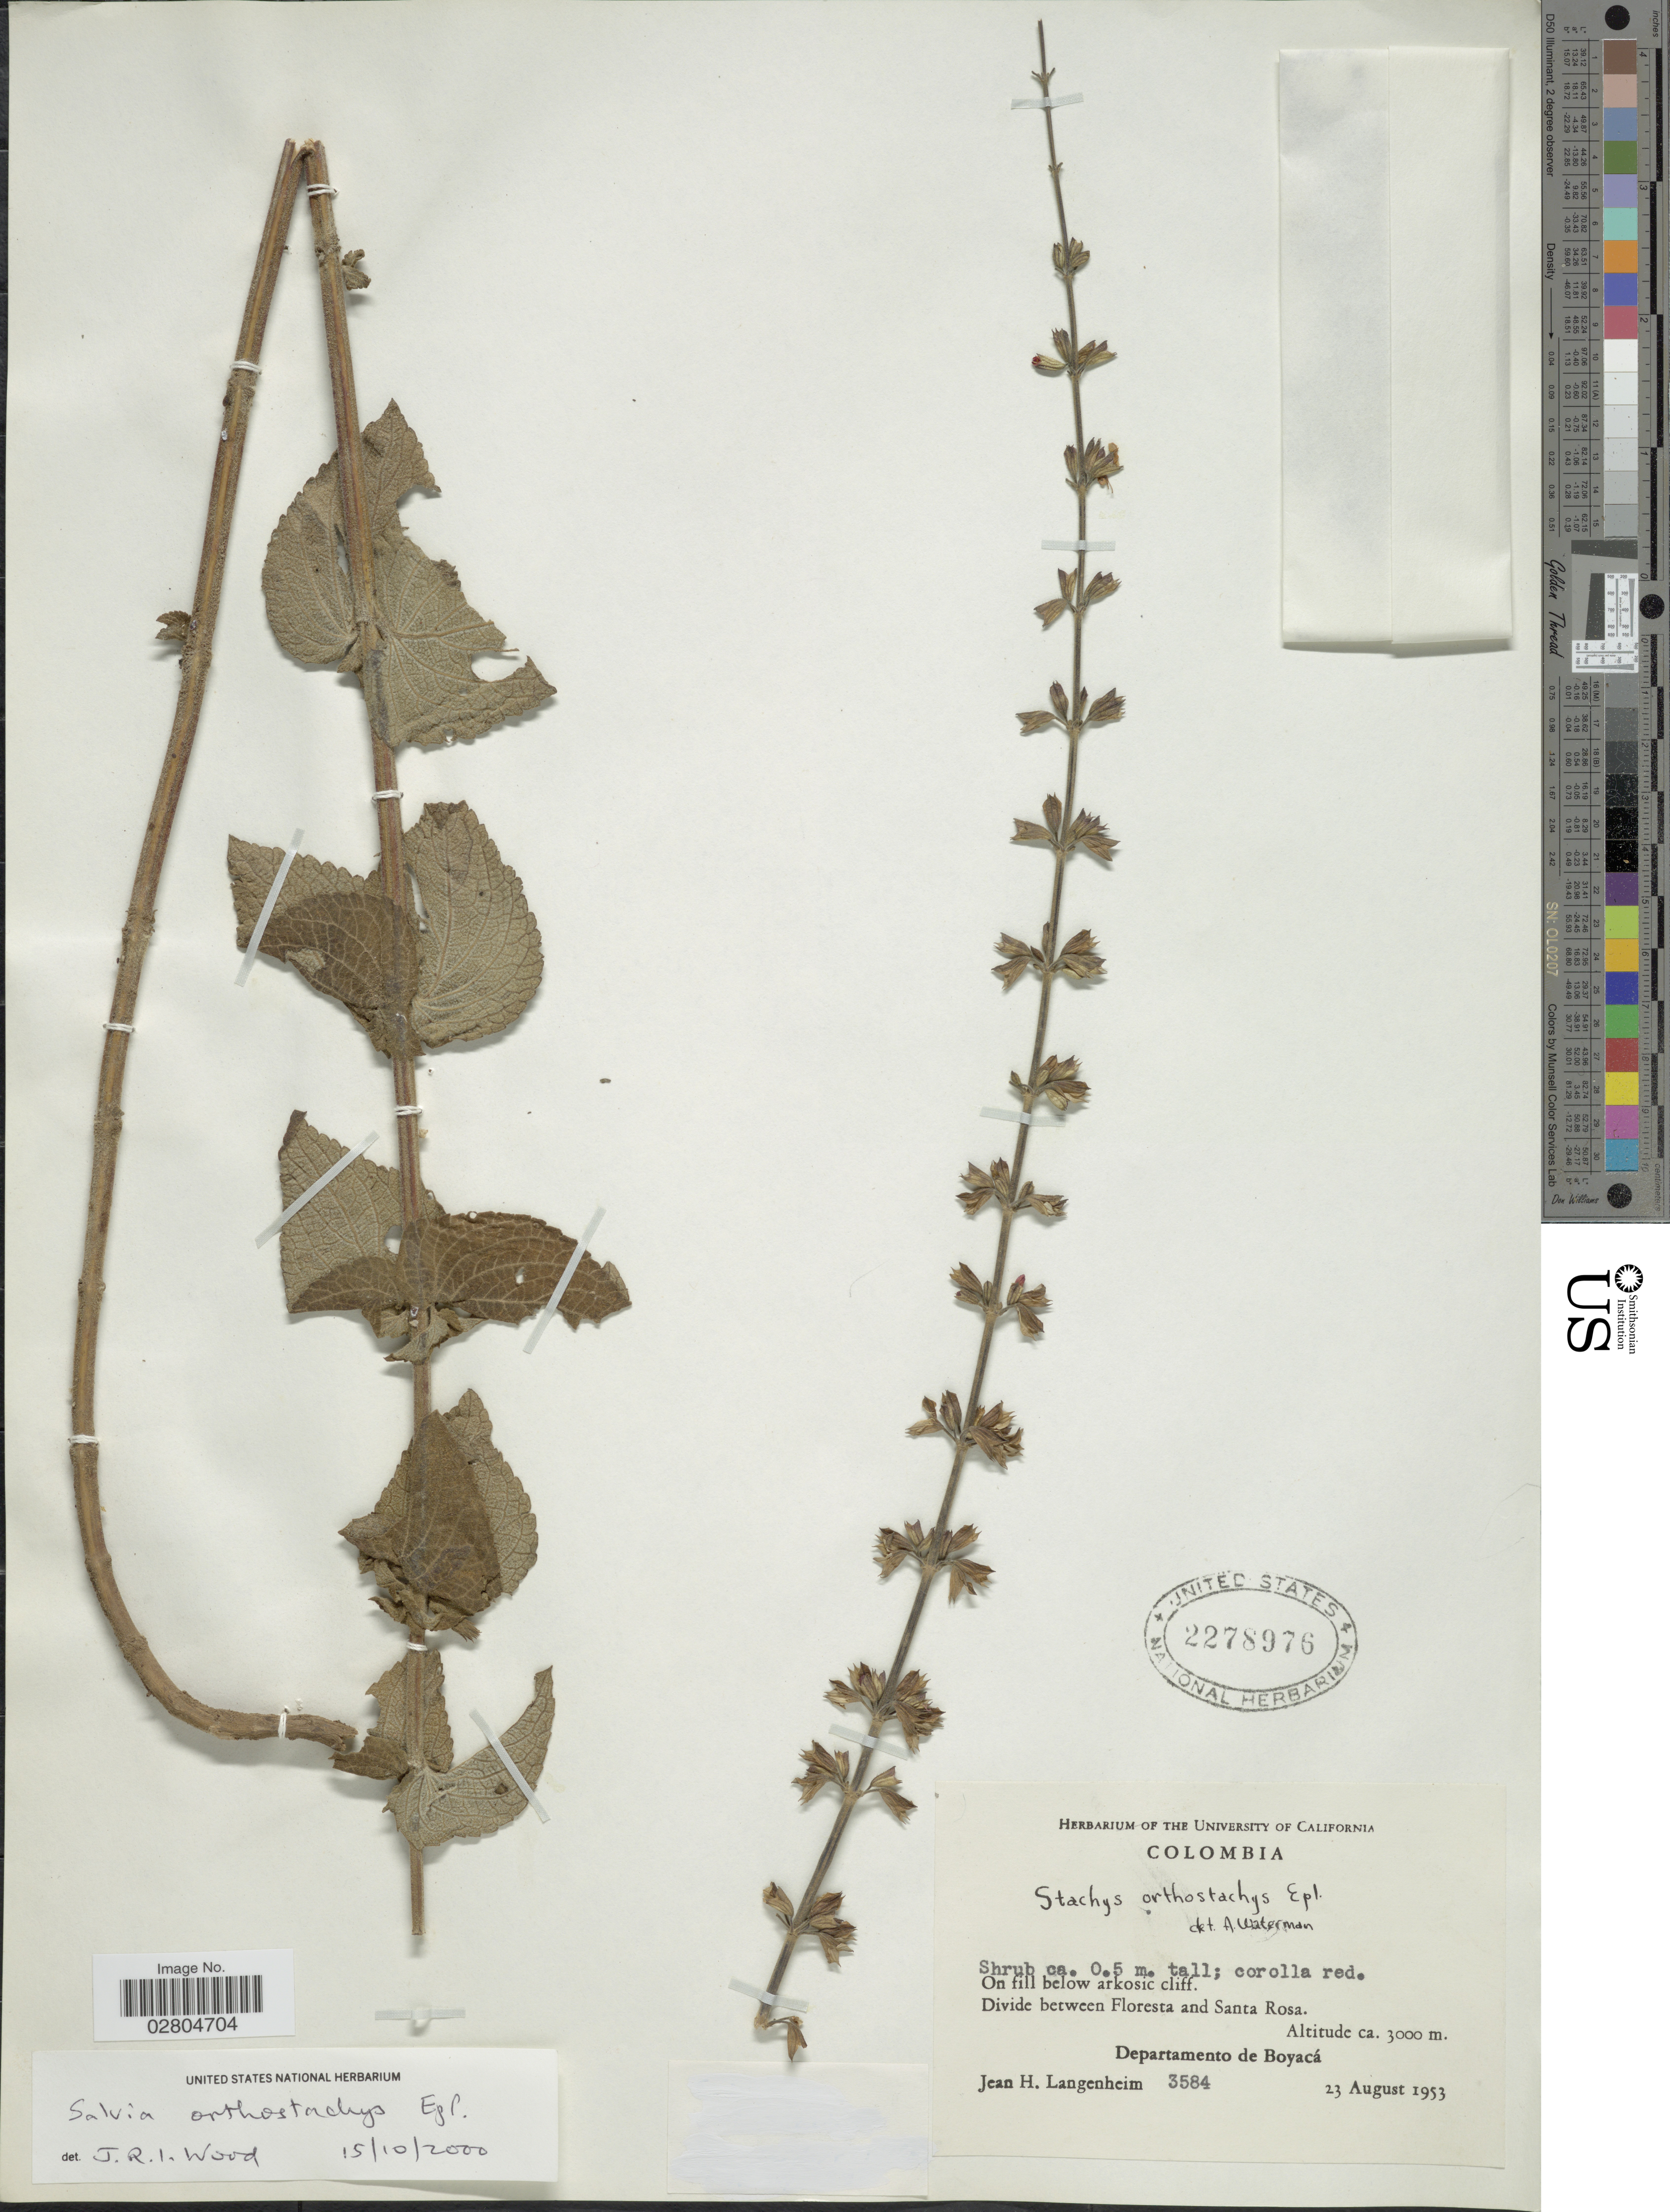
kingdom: Plantae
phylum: Tracheophyta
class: Magnoliopsida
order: Lamiales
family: Lamiaceae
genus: Salvia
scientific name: Salvia orthostachys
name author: Epling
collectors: J. H. Langenheim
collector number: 3584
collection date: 1953-08-23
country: Colombia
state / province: Boyacá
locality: Divide between Floresta and Santa Rosa. Departamento de Boyacá.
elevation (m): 3000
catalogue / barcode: US 2278976